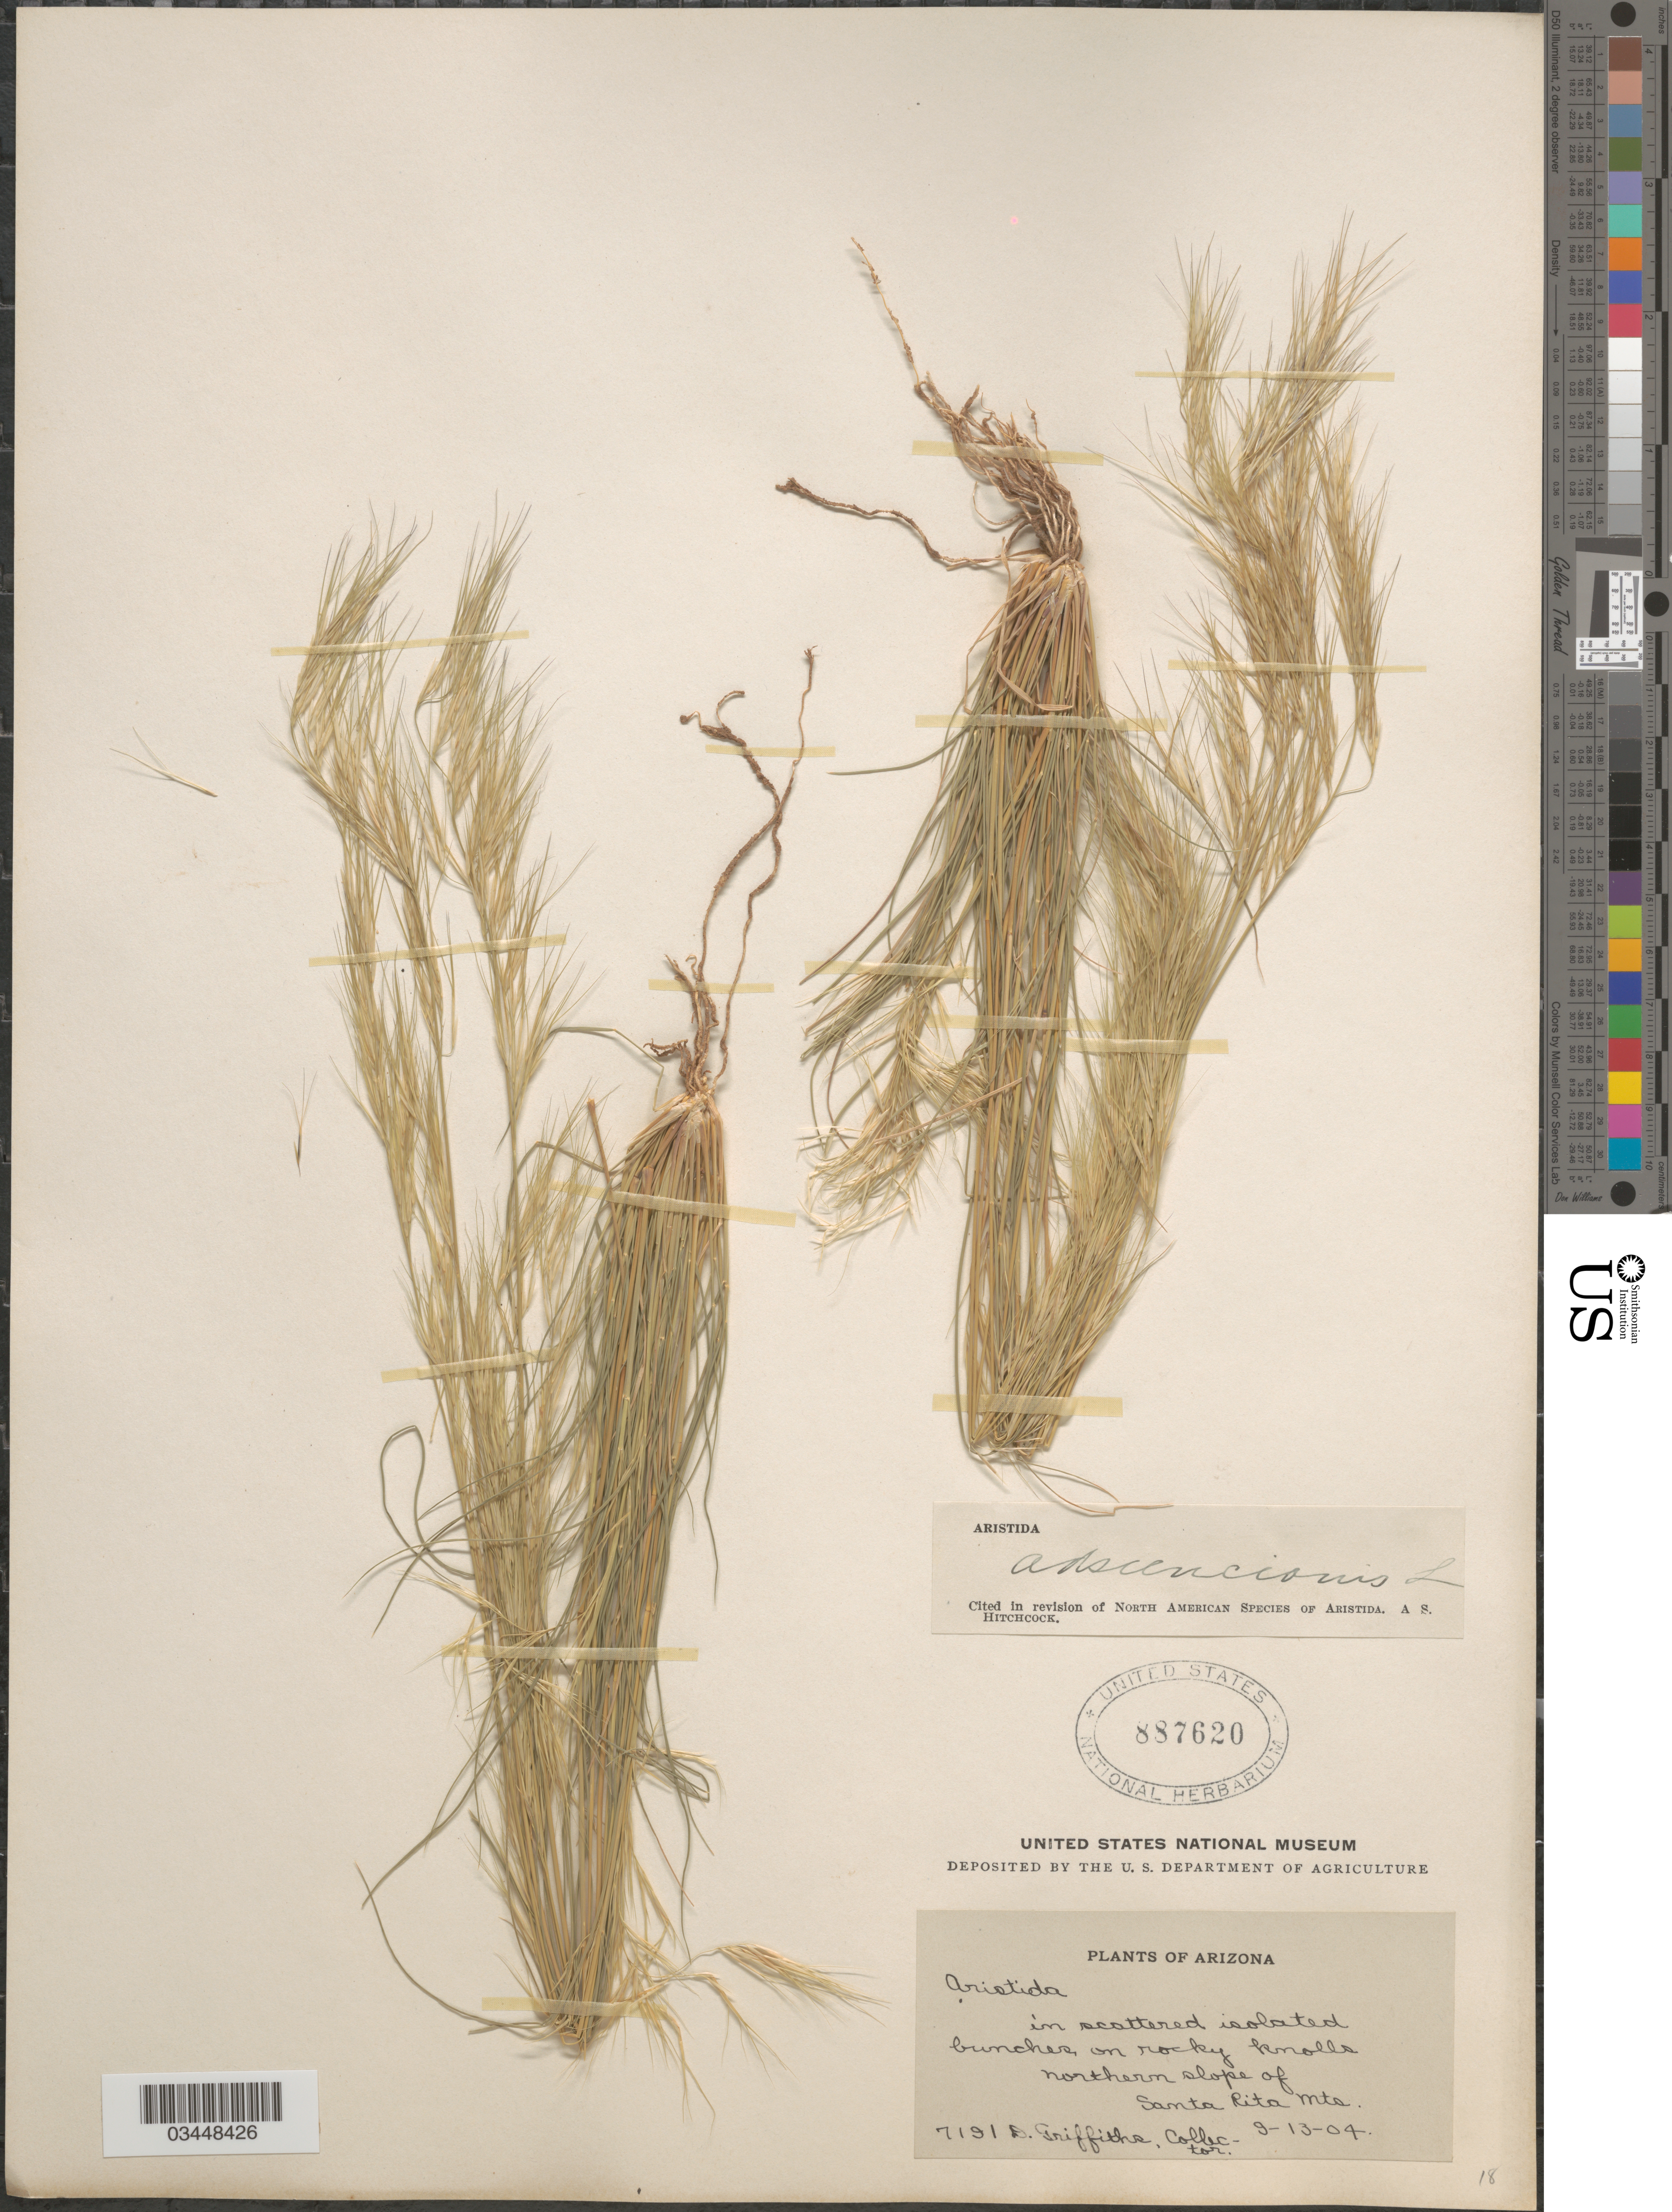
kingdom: Plantae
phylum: Tracheophyta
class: Liliopsida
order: Poales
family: Poaceae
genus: Aristida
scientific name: Aristida adscensionis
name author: L.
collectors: D. Griffiths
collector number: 7191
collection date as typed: Transcribed d/m/y: 13/9/4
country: United States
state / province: Arizona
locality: In scattered isolated bunches on rocky knolls northern slope of Santa Rita Mts.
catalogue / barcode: US 887620